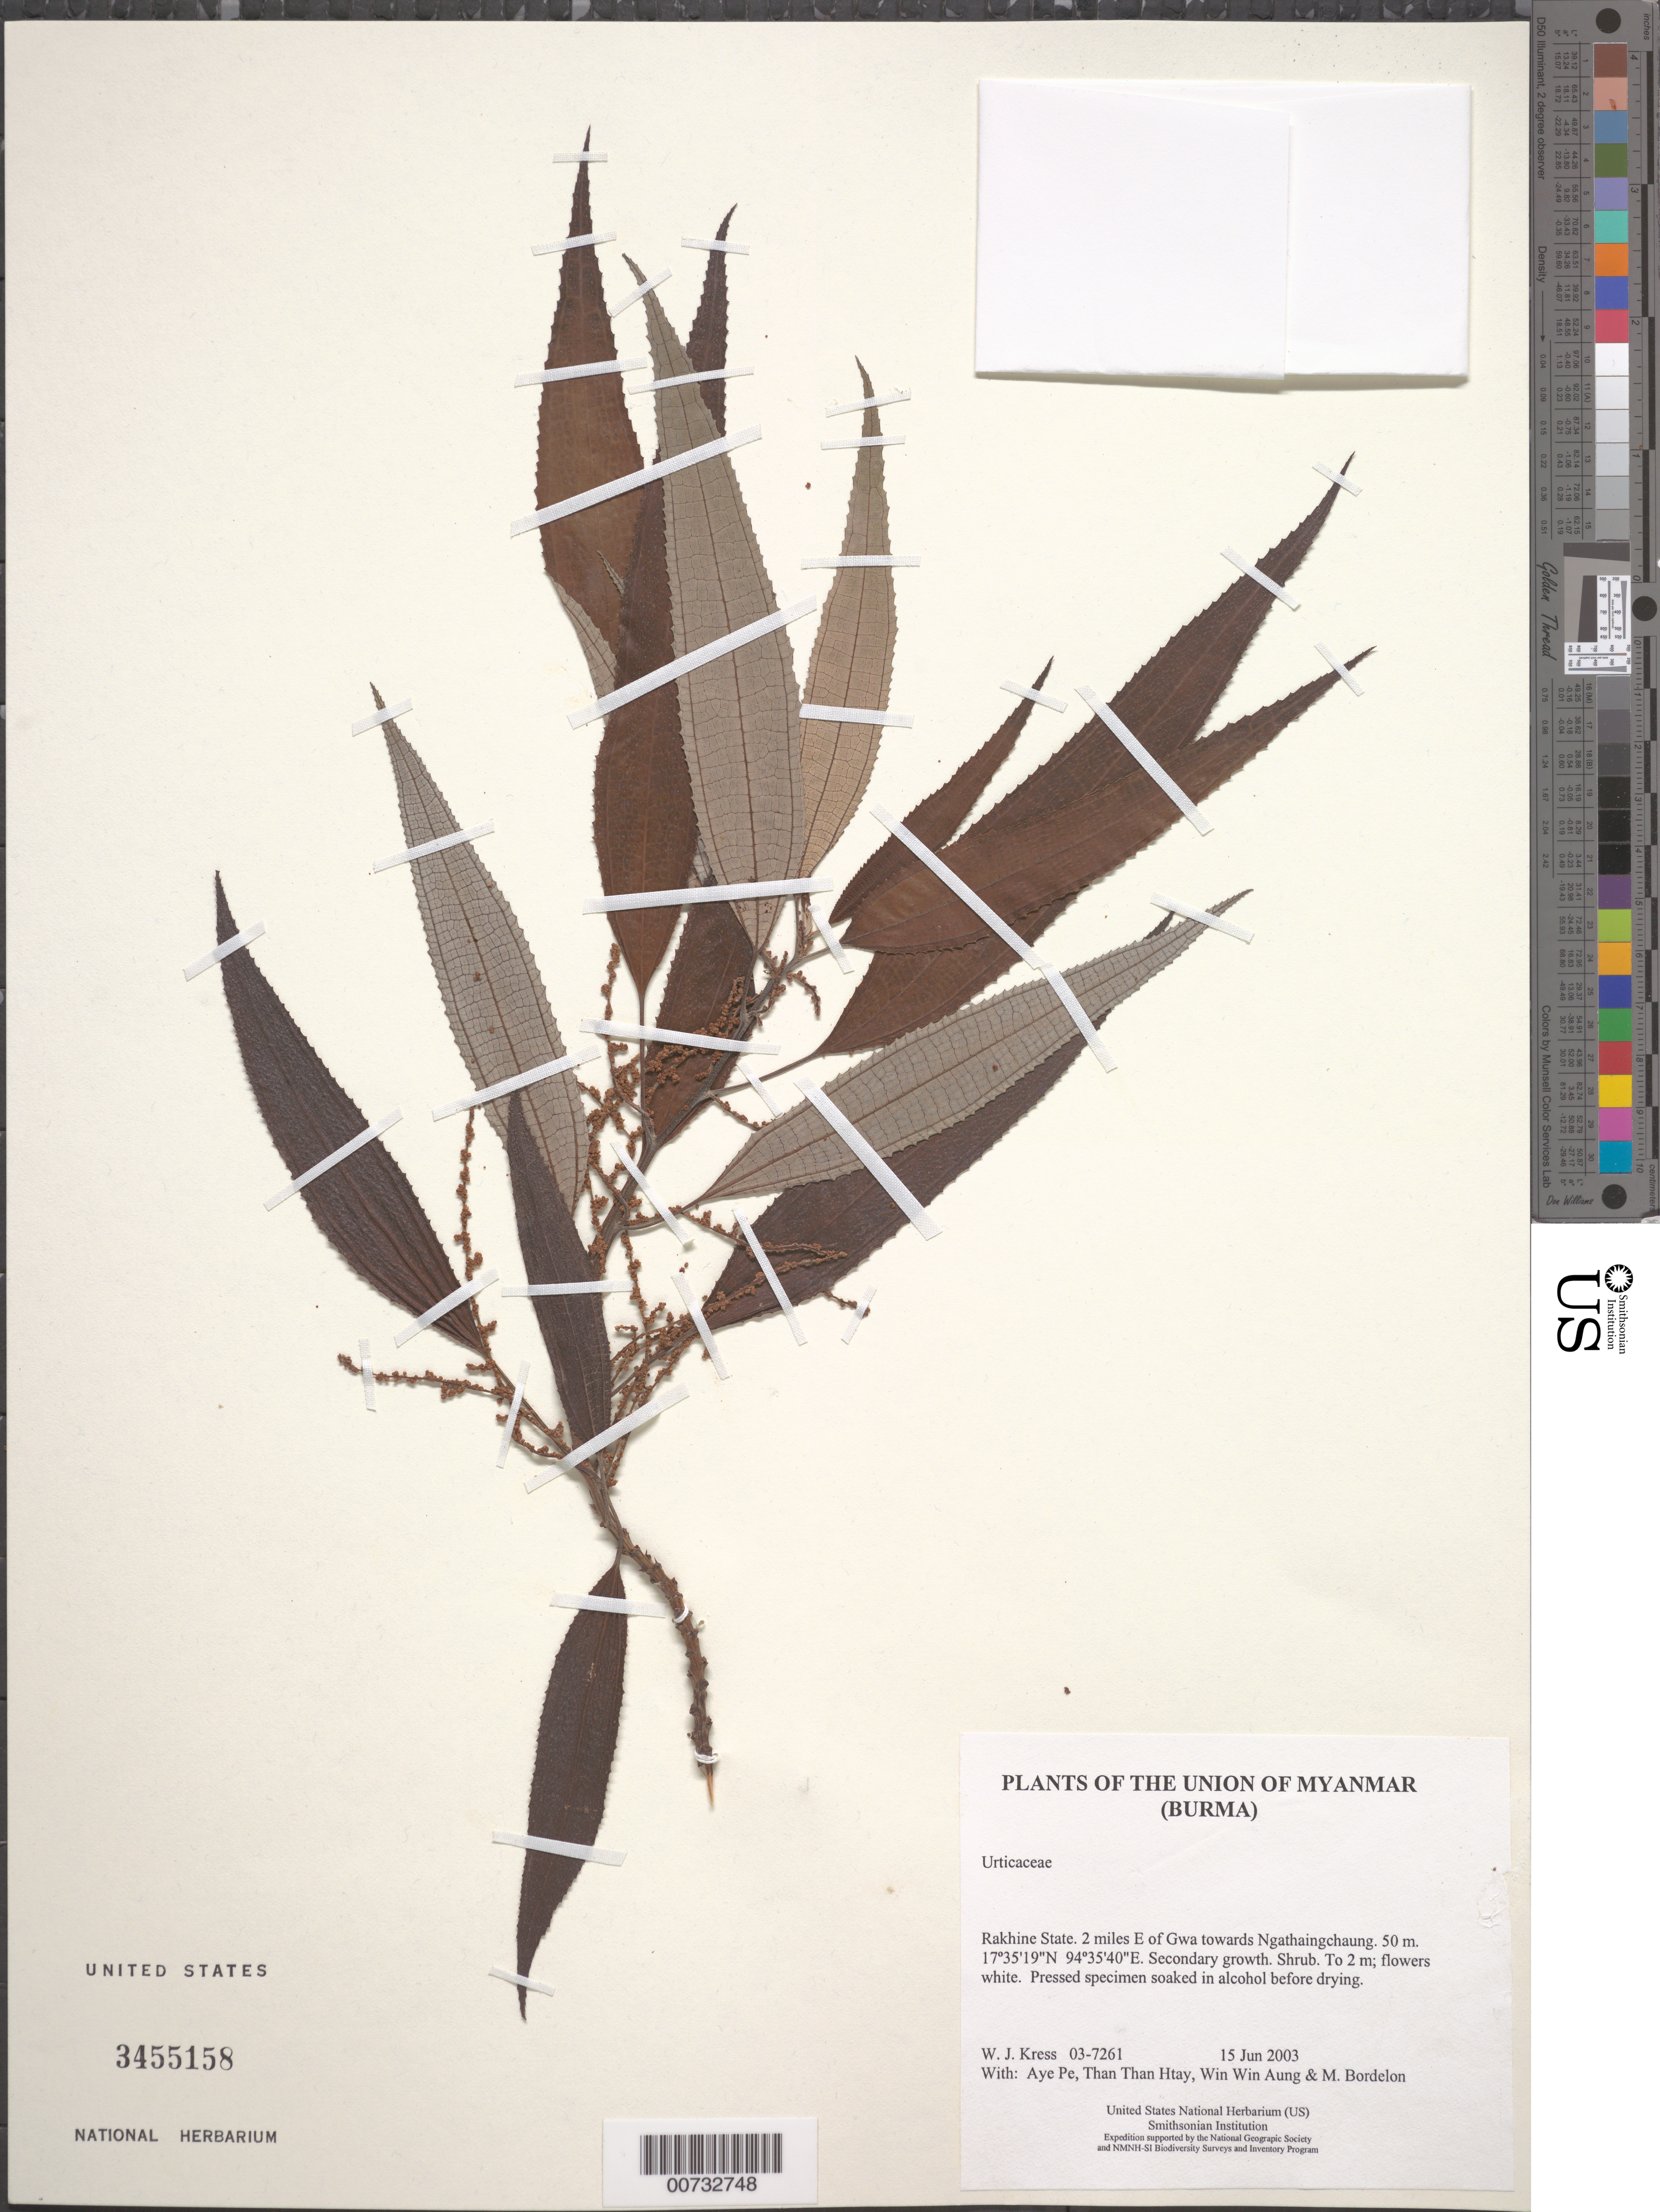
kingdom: Plantae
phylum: Tracheophyta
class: Magnoliopsida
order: Rosales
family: Urticaceae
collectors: W. J. Kress, Aye Pe, Than Than Htay, Win Win Aung & M. Bordelon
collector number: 03-7261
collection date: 2003-06-15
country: Myanmar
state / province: Rakhine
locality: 2 miles E of Gwa towards Ngathaingchaung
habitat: Secondary growth.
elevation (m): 50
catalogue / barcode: US 3455158